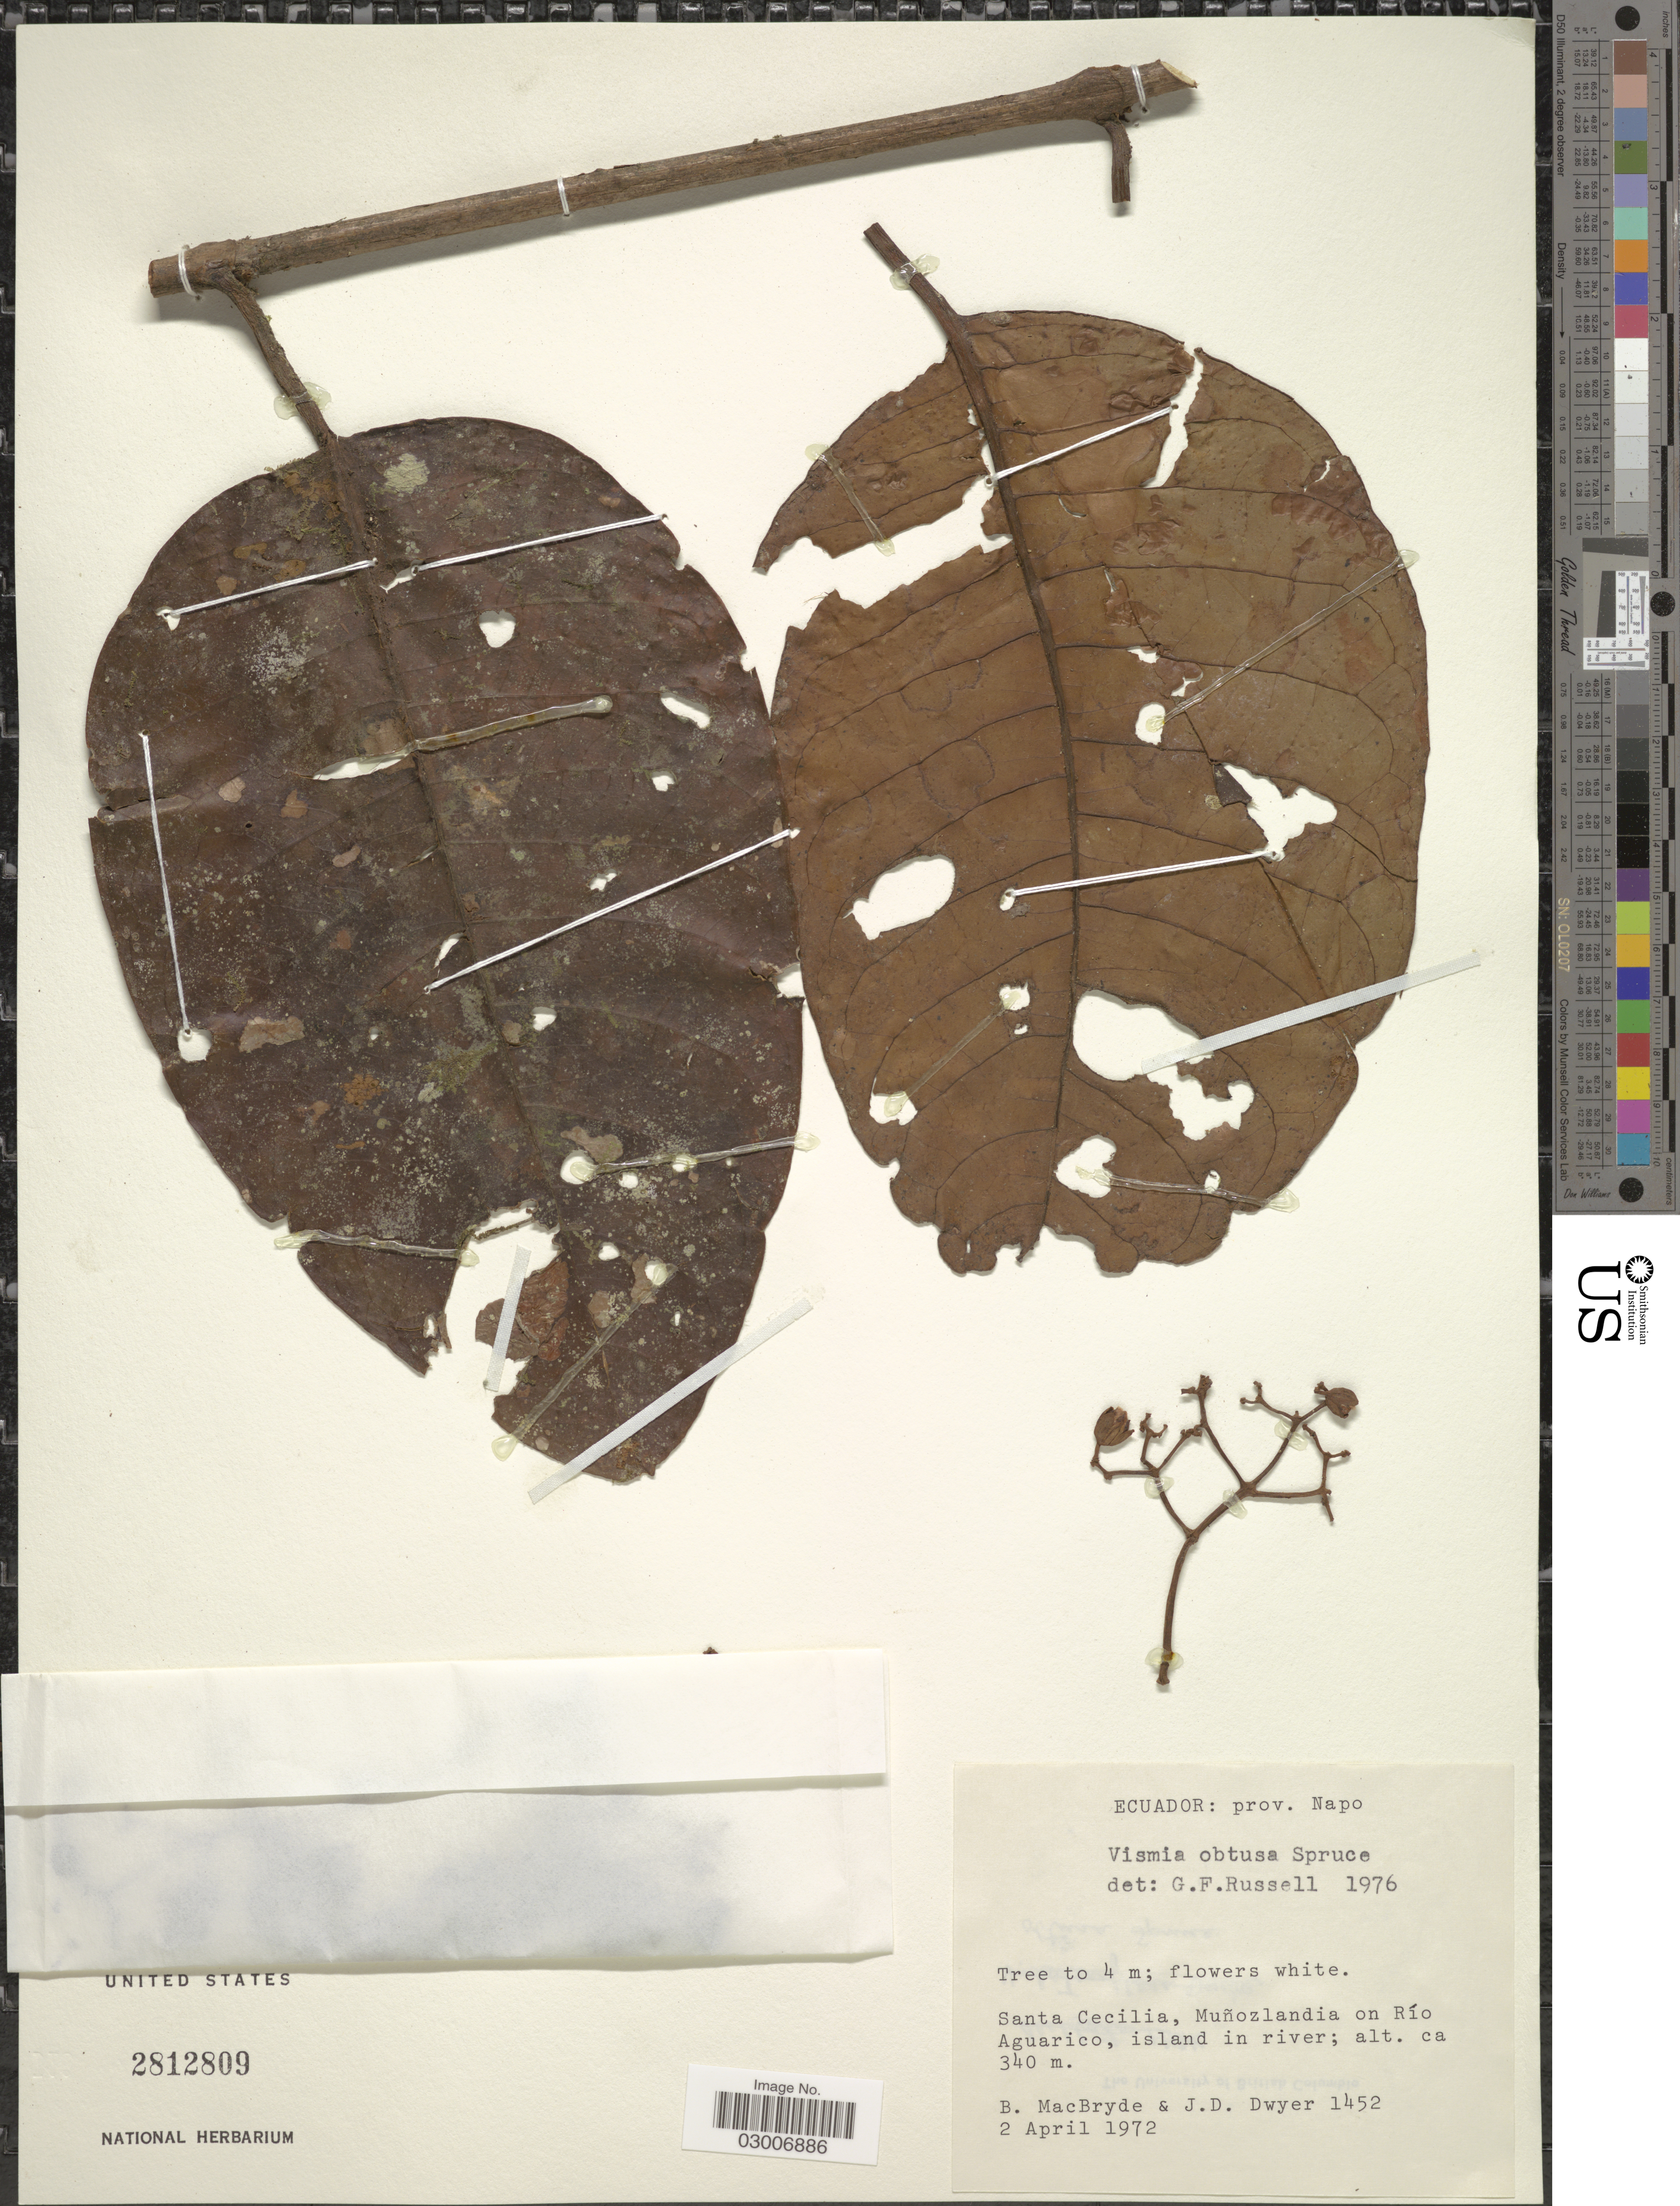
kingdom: Plantae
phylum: Tracheophyta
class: Magnoliopsida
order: Malpighiales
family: Hypericaceae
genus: Vismia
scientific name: Vismia obtusa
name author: Spruce ex Reichardt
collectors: B. MacBryde & J. D. Dwyer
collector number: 1452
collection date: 1972-04-02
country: Ecuador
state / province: Napo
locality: Prov. Napo. Santa Cecilia, Muñozlandia on Río Aguarico, island in river.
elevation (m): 340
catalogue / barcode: US 2812809